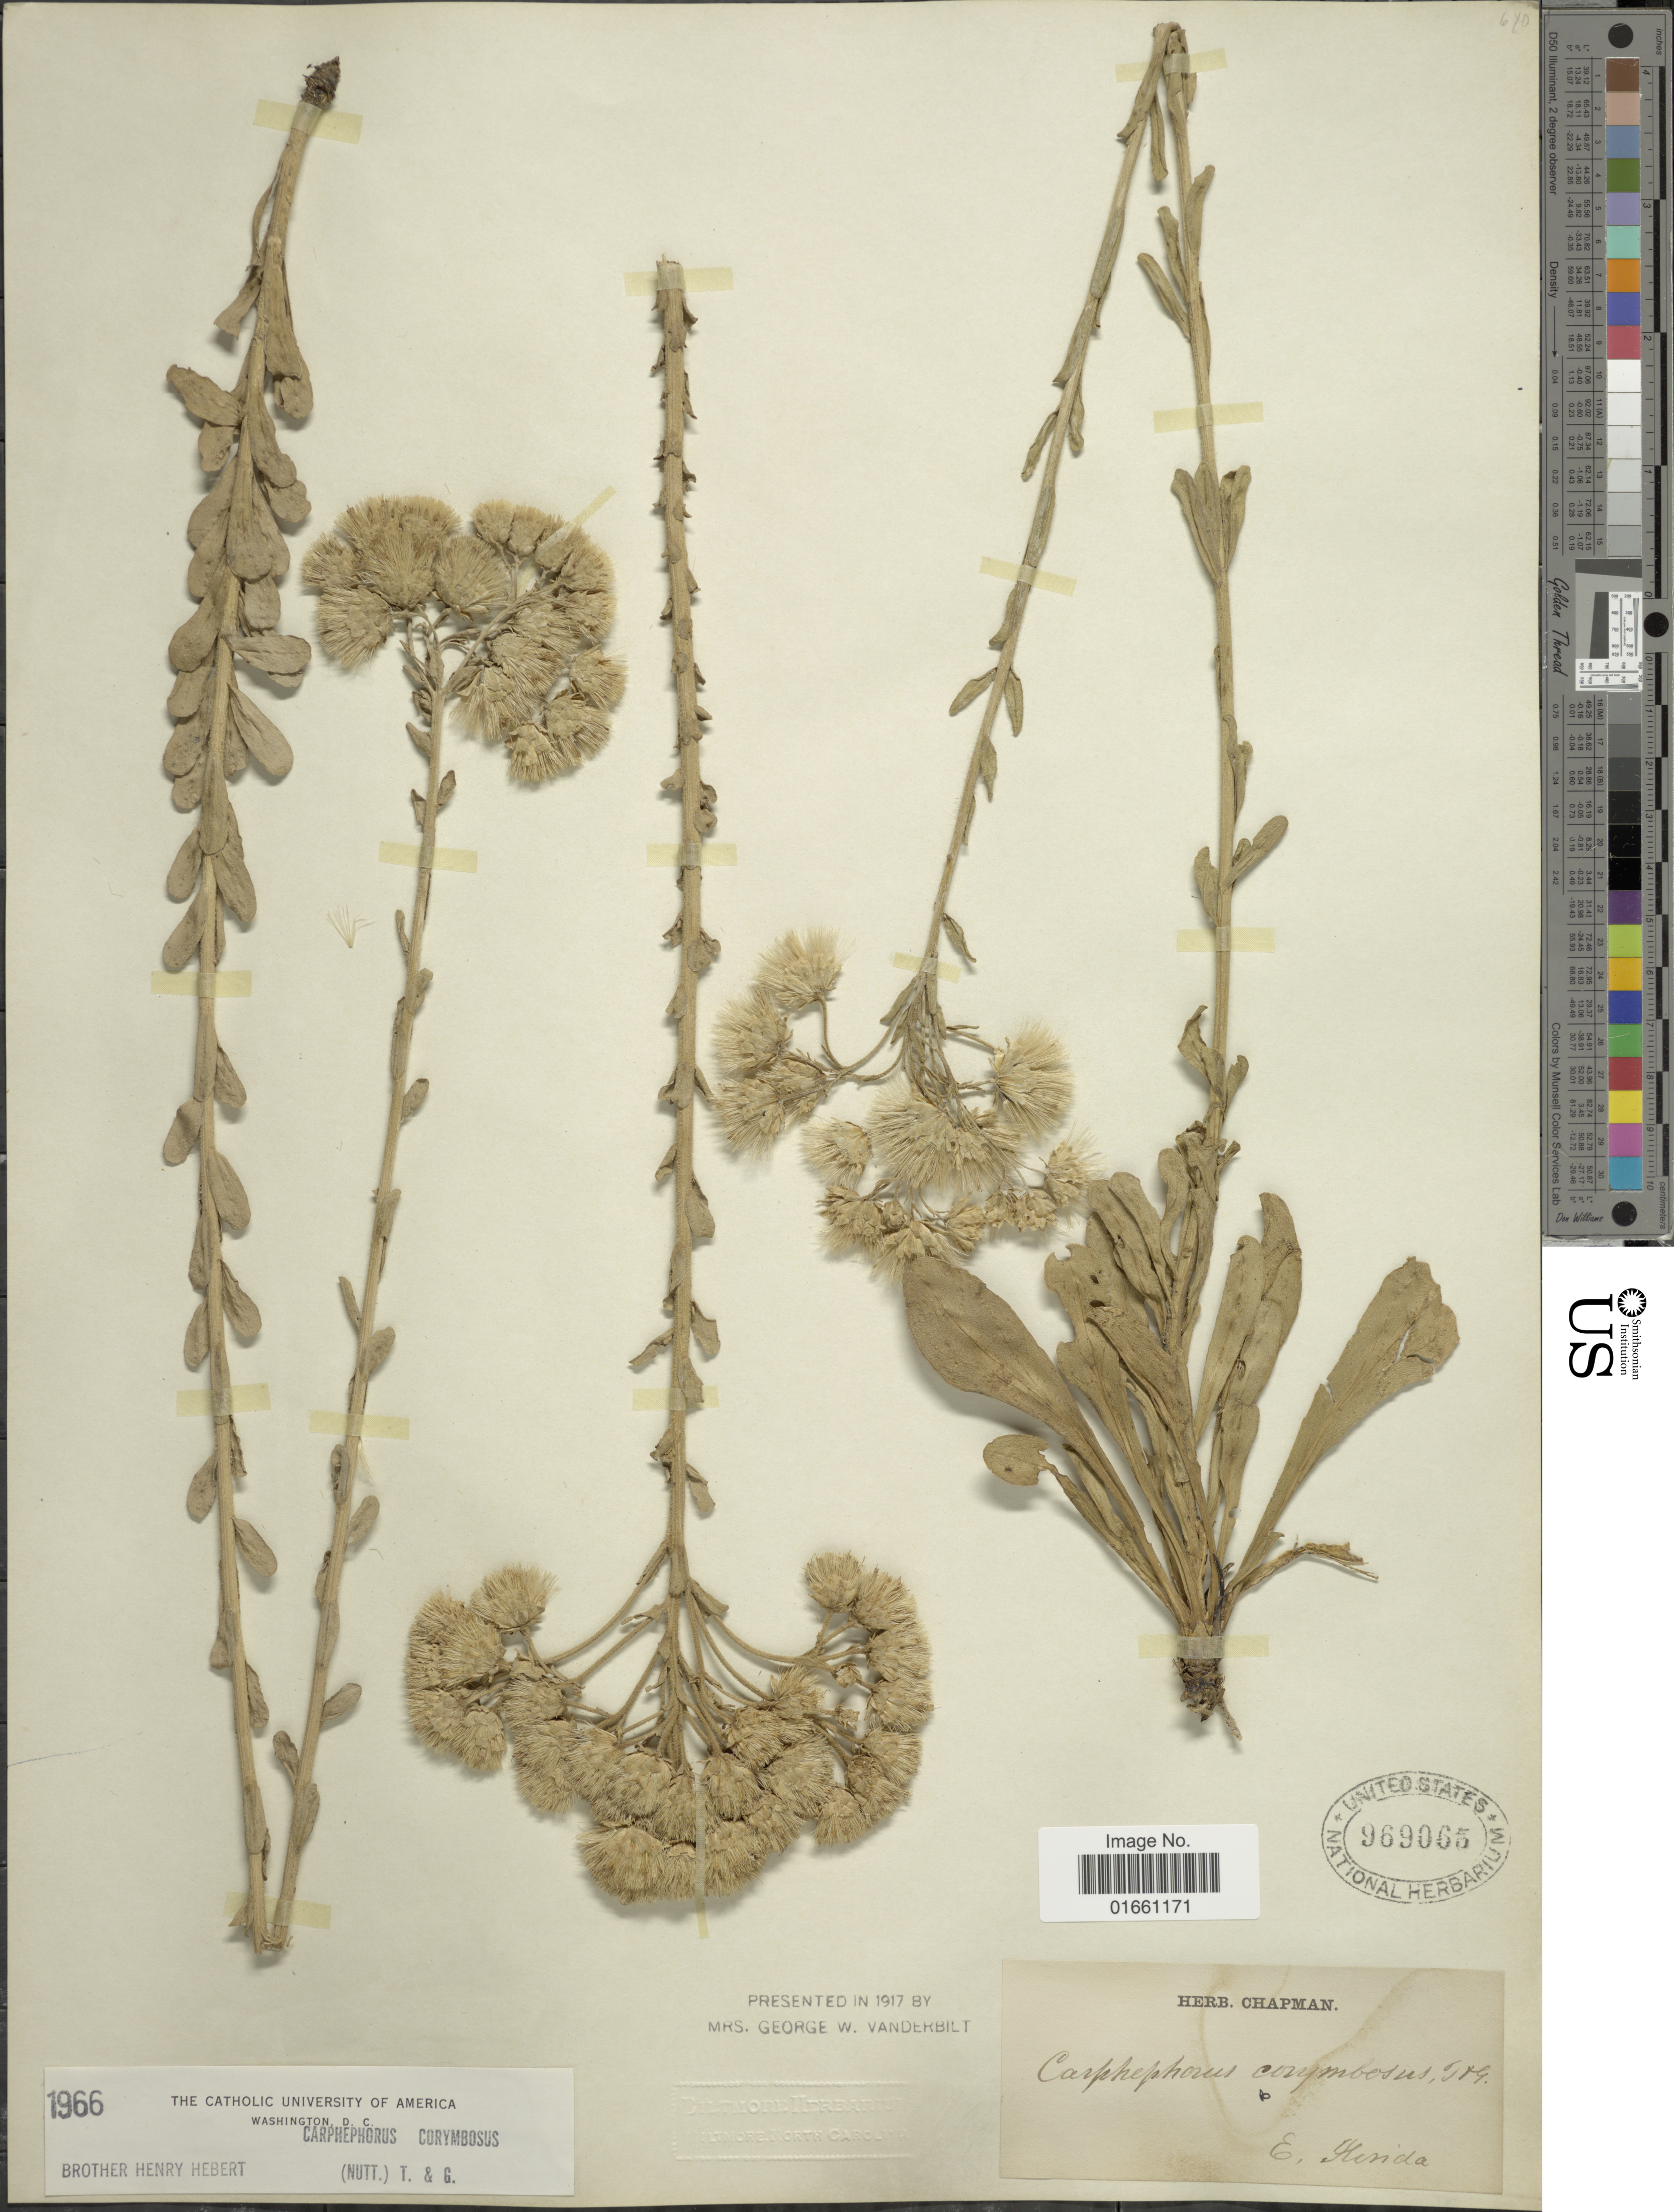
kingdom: Plantae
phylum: Tracheophyta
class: Magnoliopsida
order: Asterales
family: Asteraceae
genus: Carphephorus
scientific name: Carphephorus corymbosus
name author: (Nutt.) Torr. & A. Gray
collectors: ex herb. Chapman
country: United States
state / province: Florida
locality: E. Florida.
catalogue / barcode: US 969065